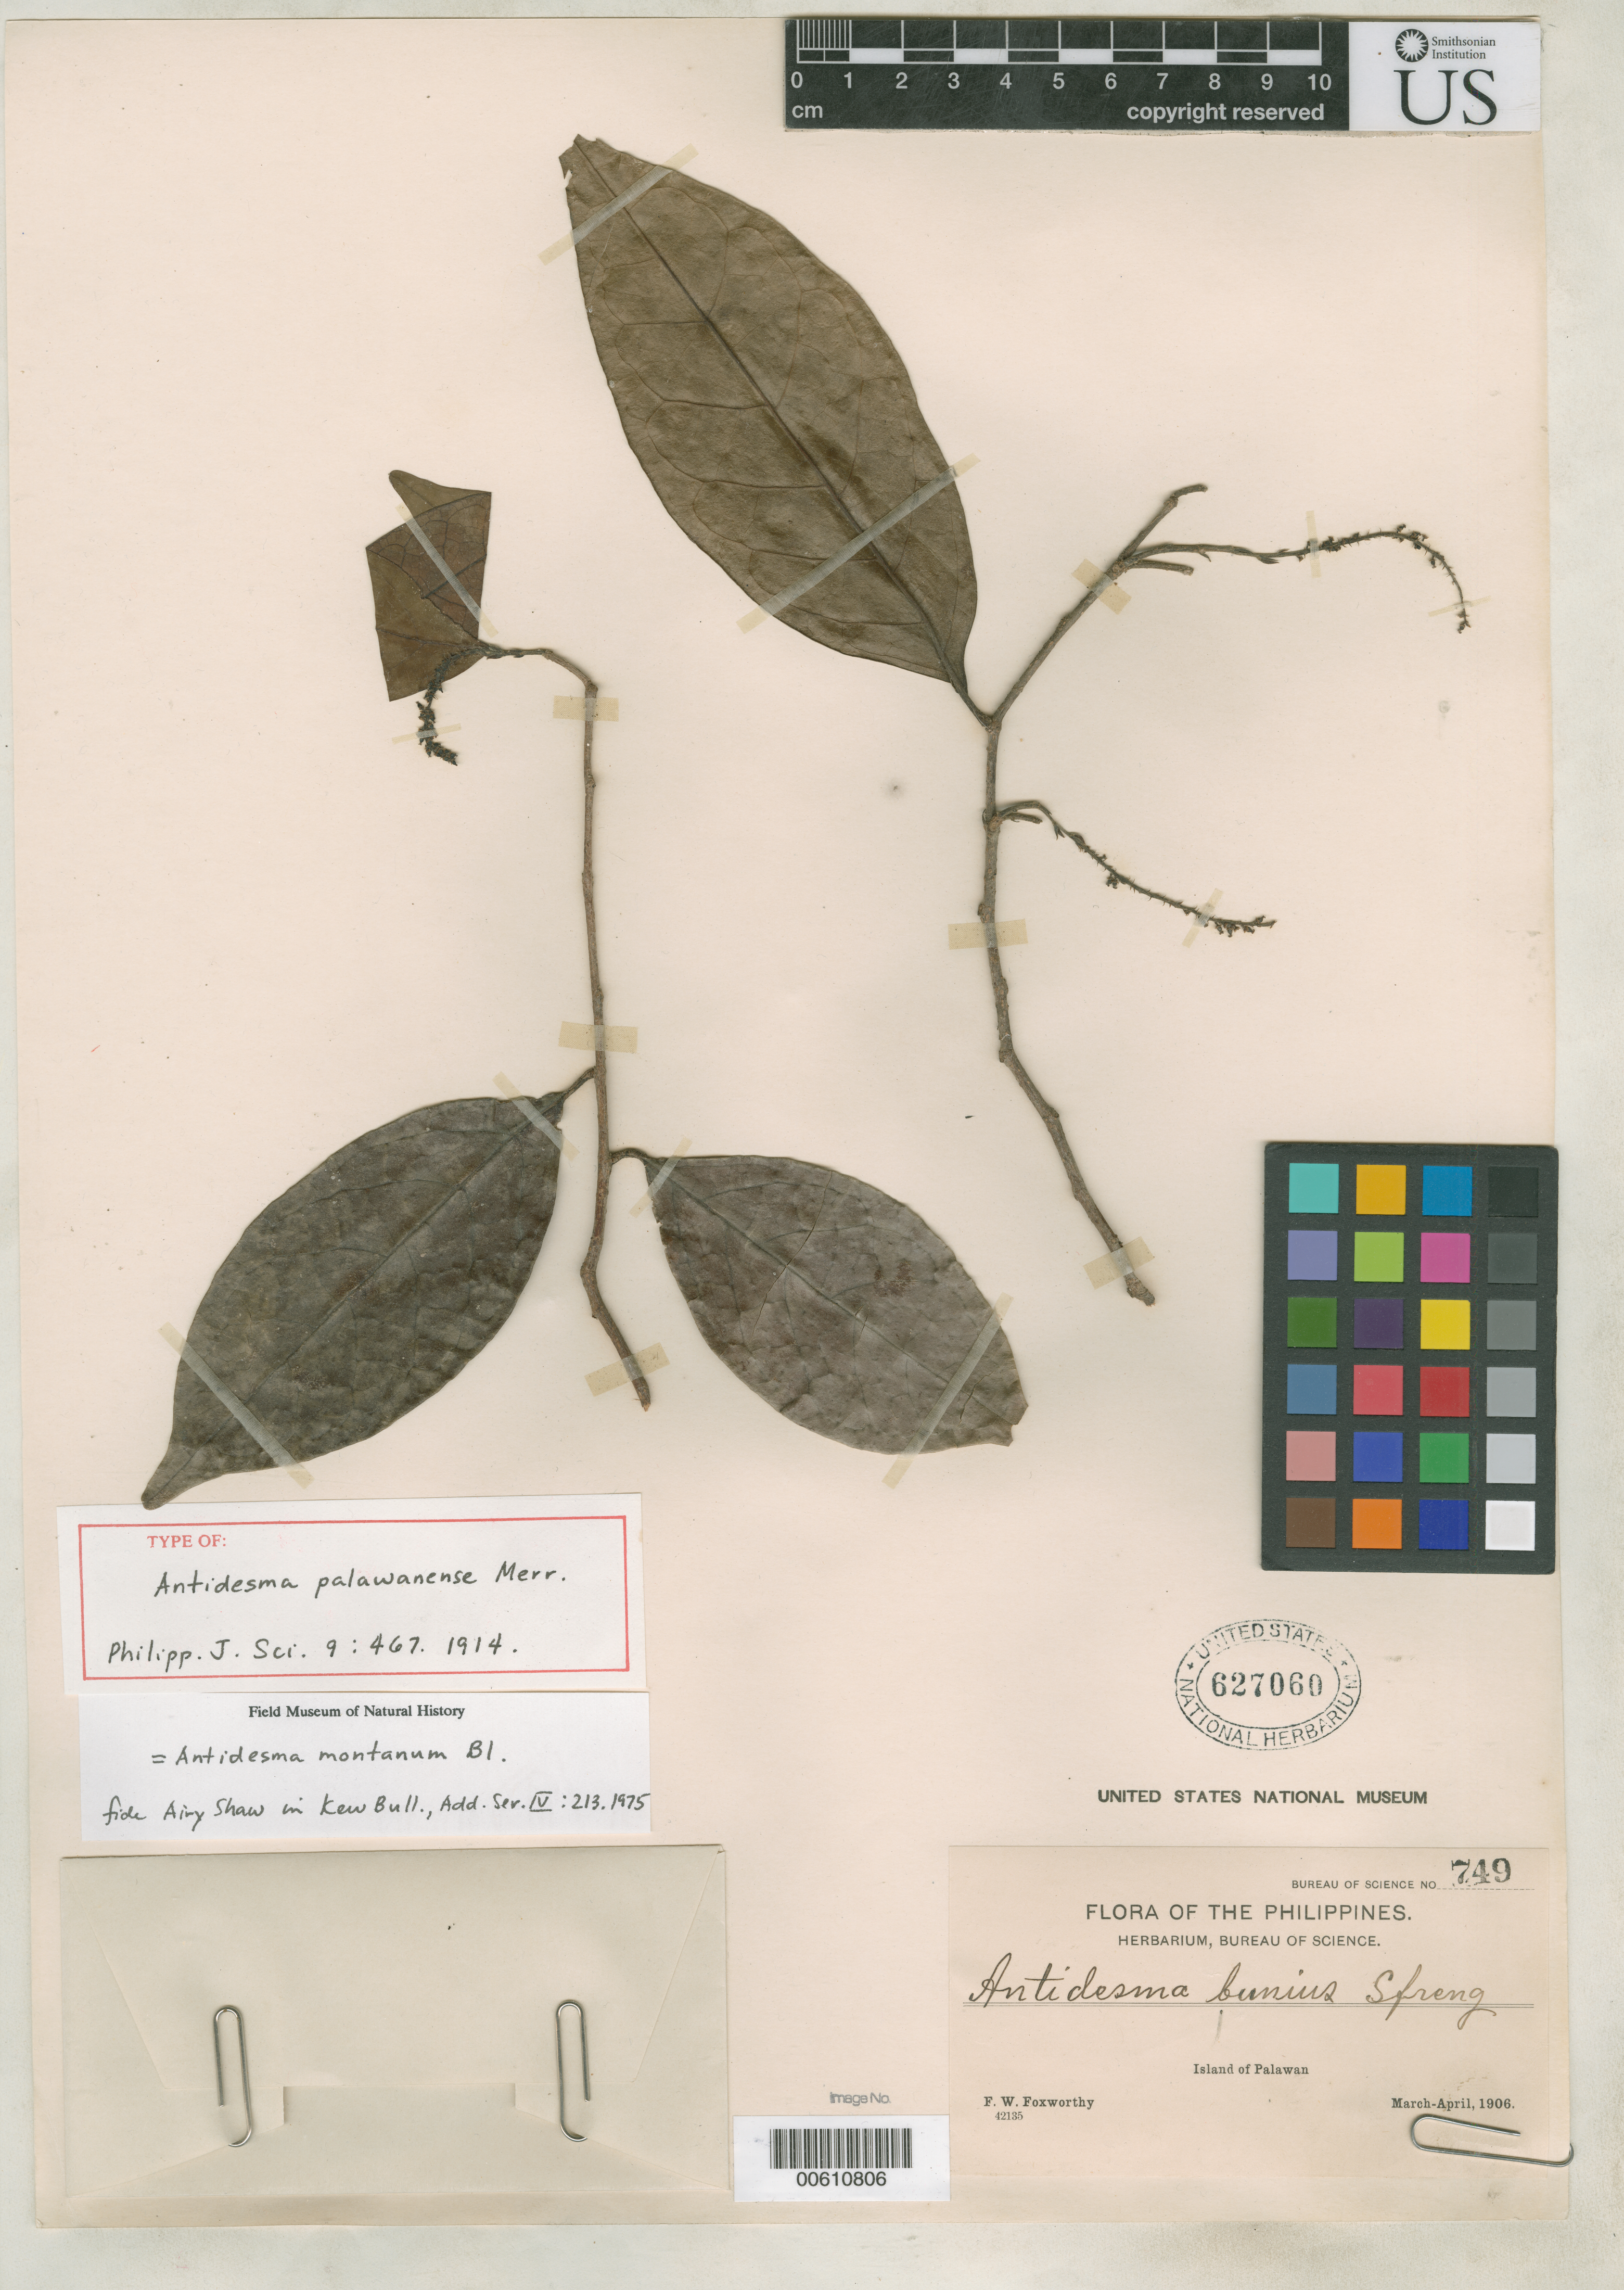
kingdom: Plantae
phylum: Tracheophyta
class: Magnoliopsida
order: Malpighiales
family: Phyllanthaceae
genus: Antidesma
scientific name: Antidesma palawanense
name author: Merr.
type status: Holotype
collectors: F. W. Foxworthy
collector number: Bur. Sci. 749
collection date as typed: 25 Mar 1906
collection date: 1906-03-25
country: Philippines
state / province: Mimaropa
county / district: Palawan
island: Palawan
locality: Mount Victoria.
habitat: Along streams.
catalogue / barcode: US 627060